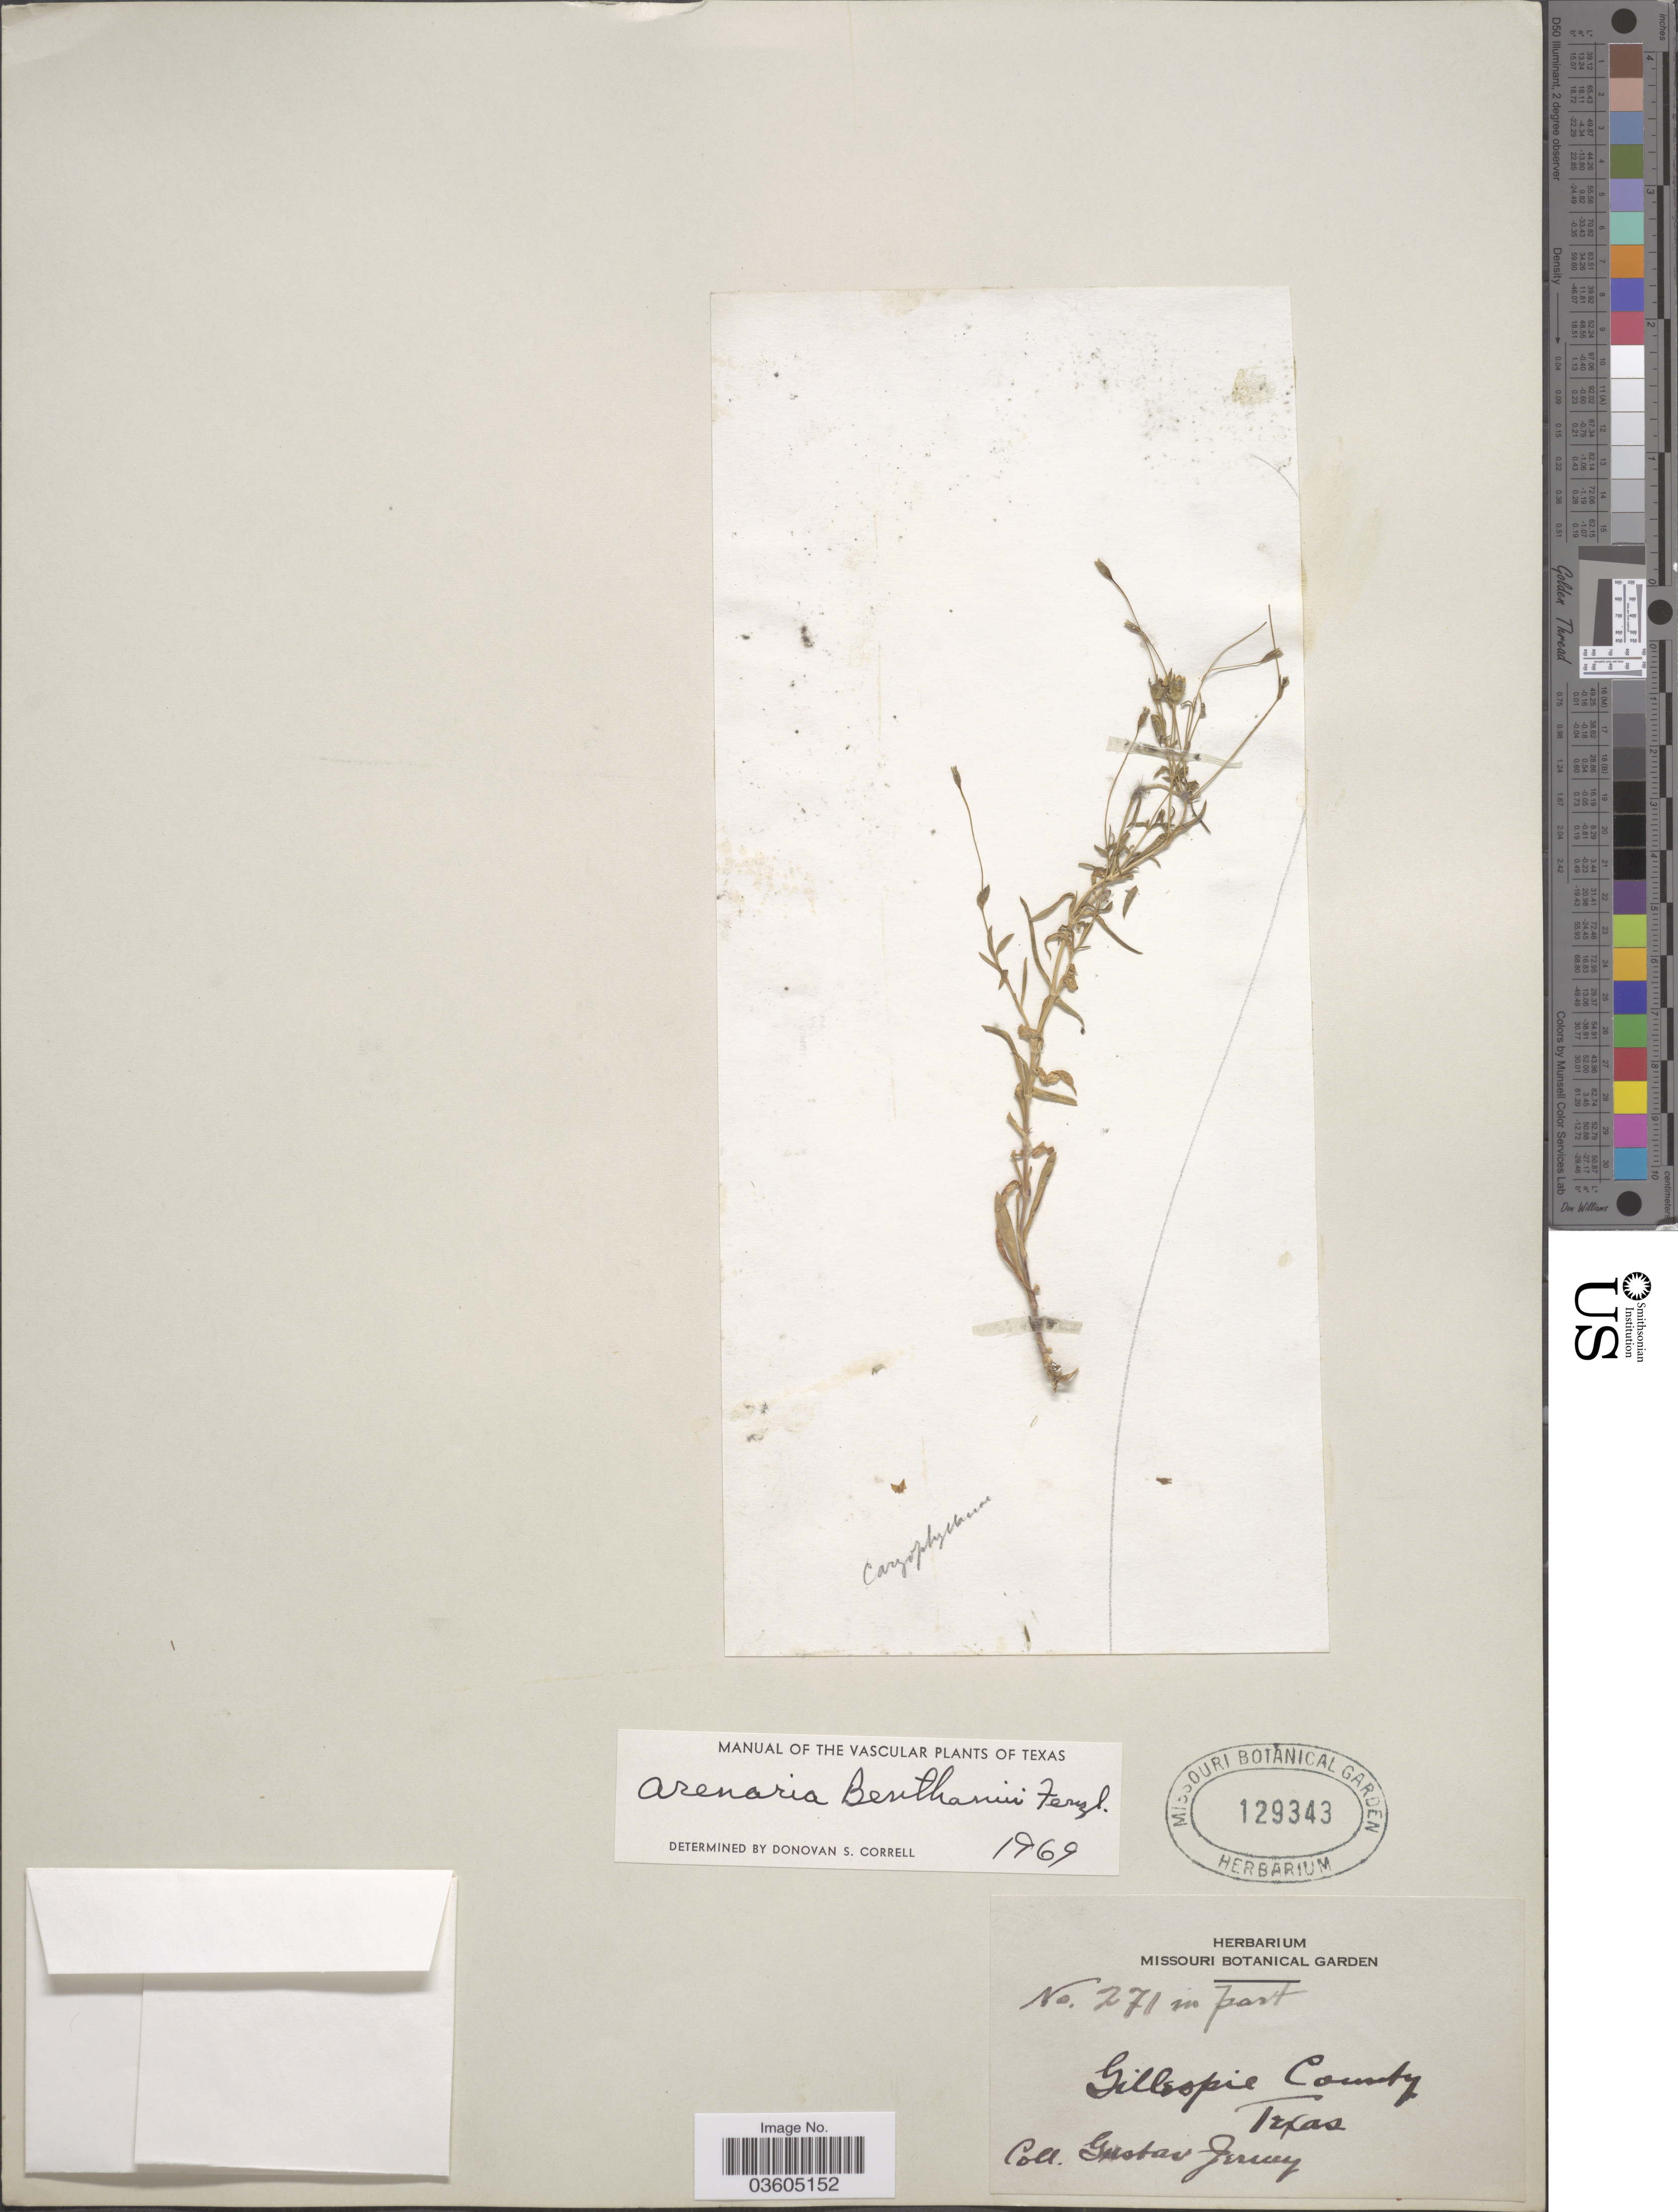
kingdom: Plantae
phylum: Tracheophyta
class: Magnoliopsida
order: Caryophyllales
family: Caryophyllaceae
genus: Arenaria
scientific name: Arenaria benthamii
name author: Fenzl ex Torr. & A. Gray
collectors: G. Jermy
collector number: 271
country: United States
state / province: Texas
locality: Gillespie County.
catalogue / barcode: US 129343